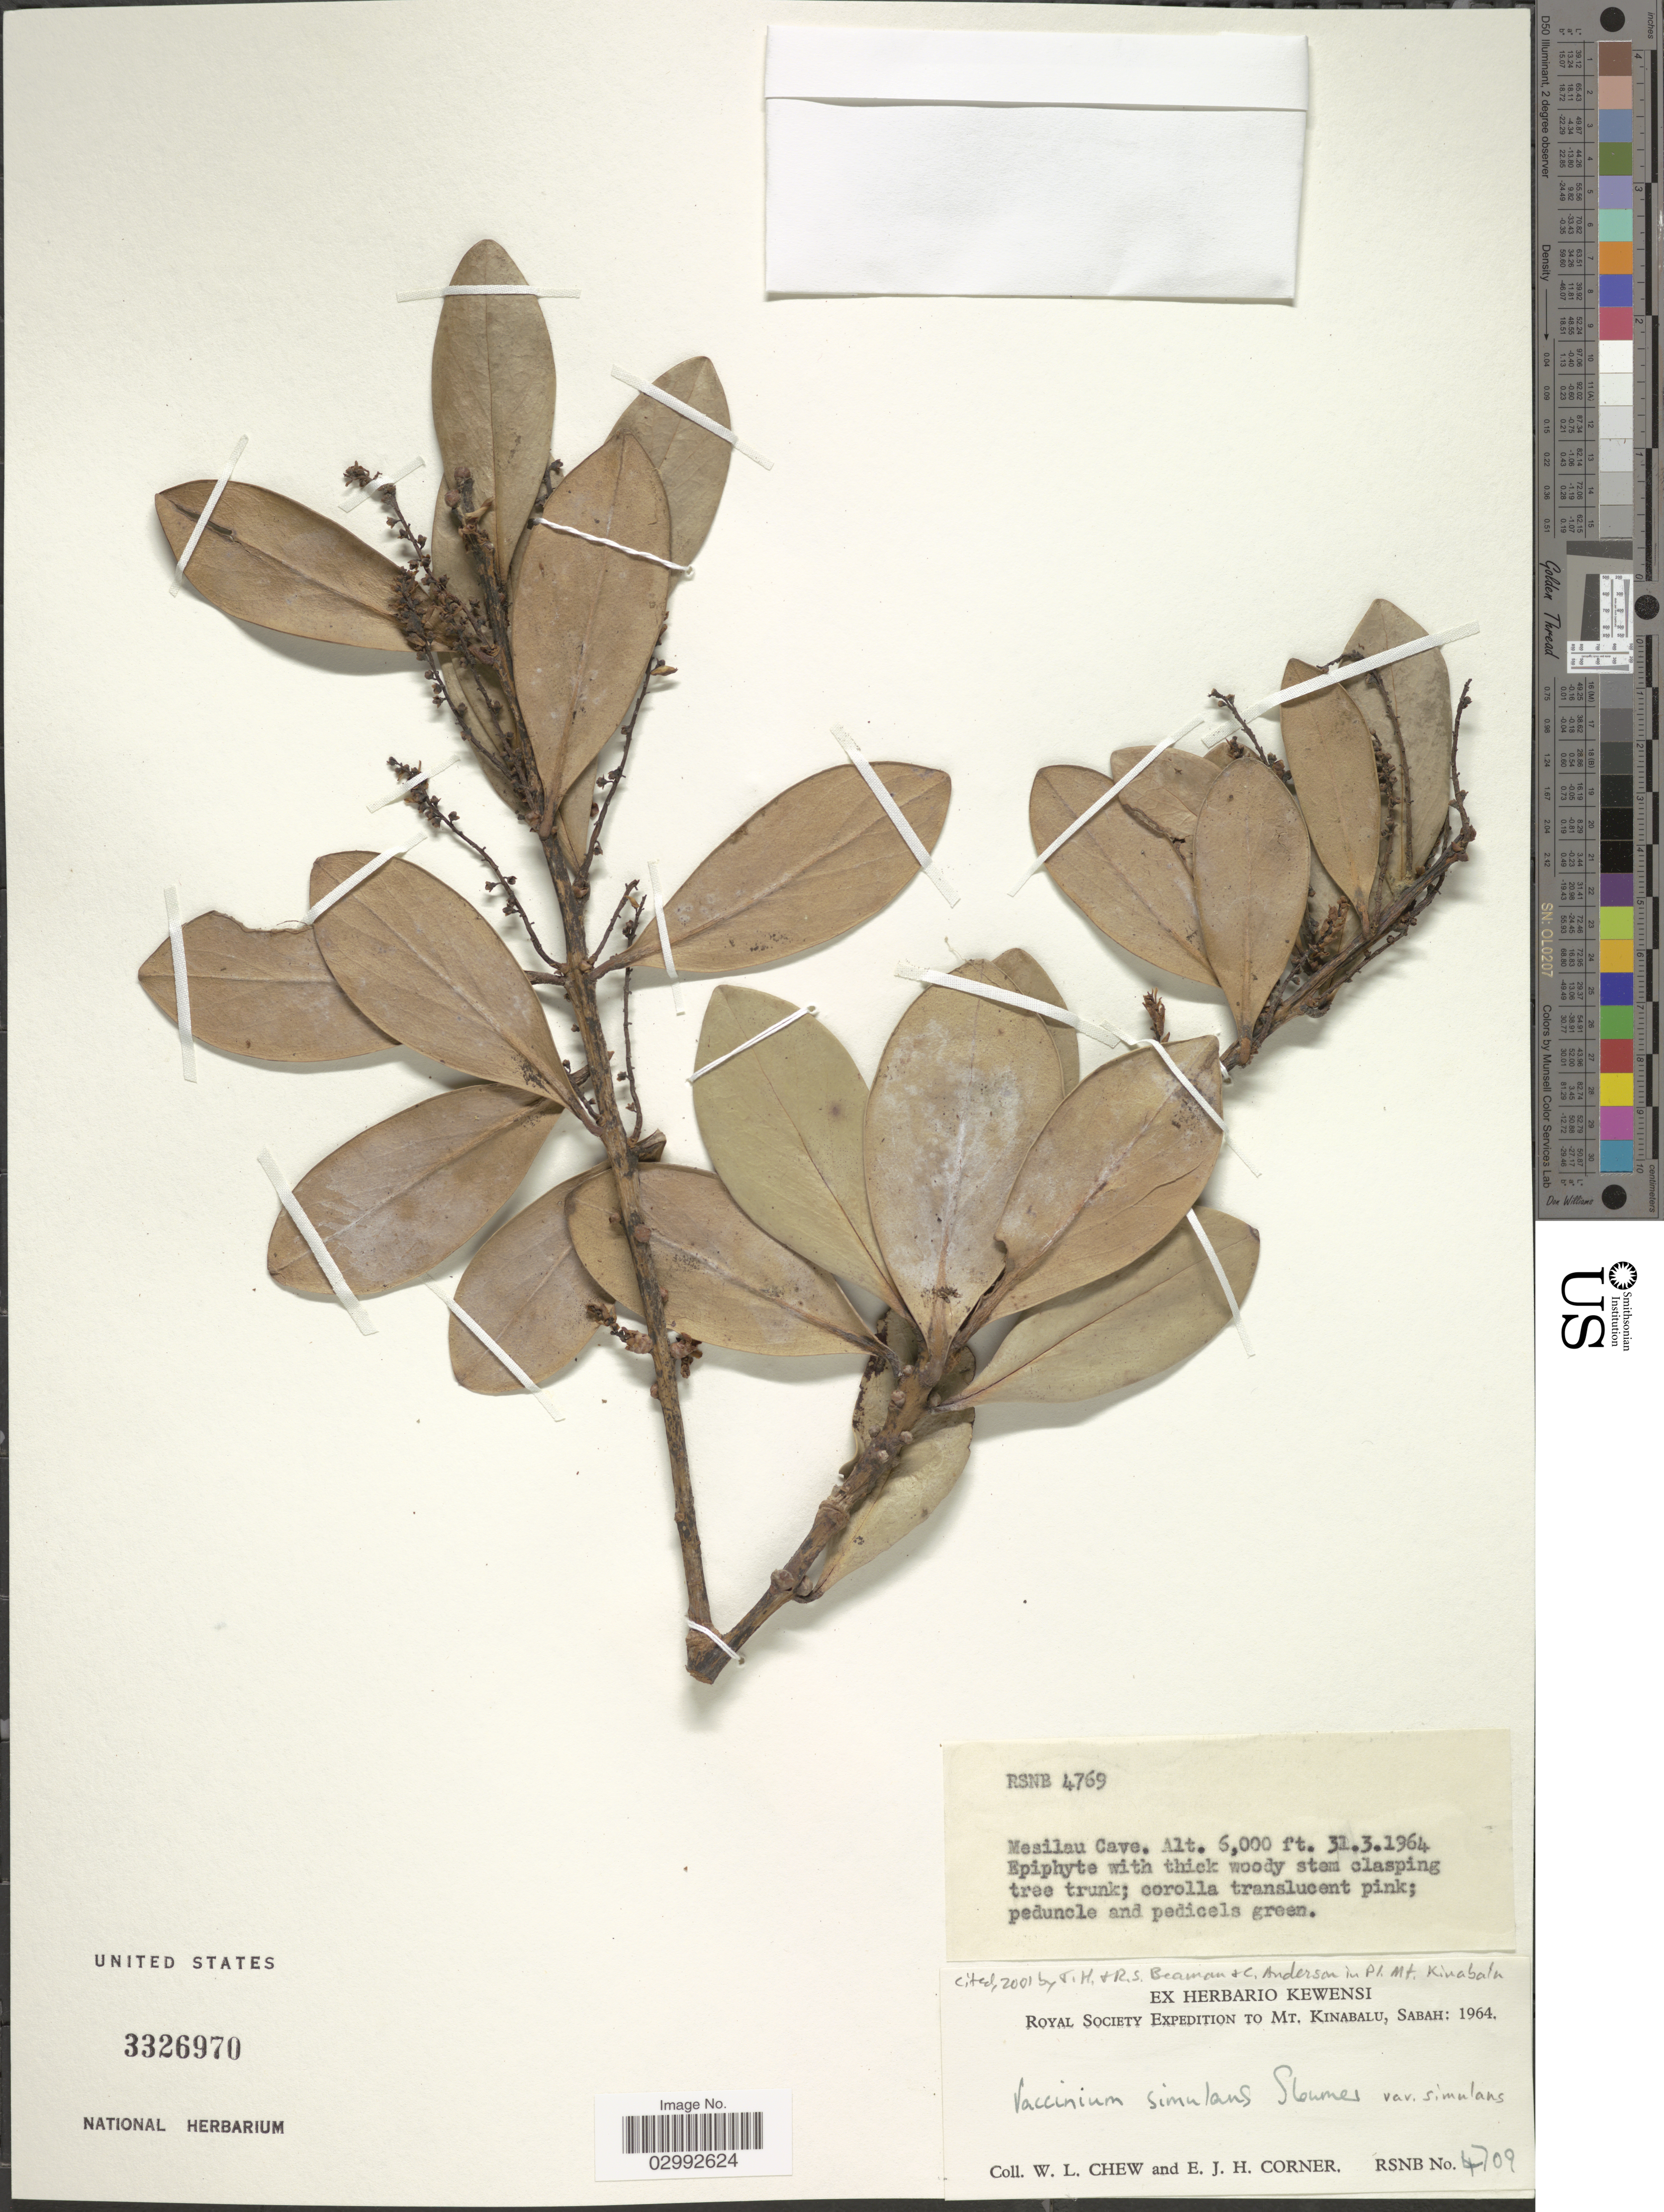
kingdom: Plantae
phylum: Tracheophyta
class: Magnoliopsida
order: Ericales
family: Ericaceae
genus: Vaccinium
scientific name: Vaccinium simulans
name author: Sleumer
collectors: W. Chew & E. Corner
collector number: RSNB 4769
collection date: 1964-03-31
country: Malaysia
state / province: Sabah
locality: Mesilau Cave, Mt. Kinabalu, Sabah.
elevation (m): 1829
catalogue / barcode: US 3326970